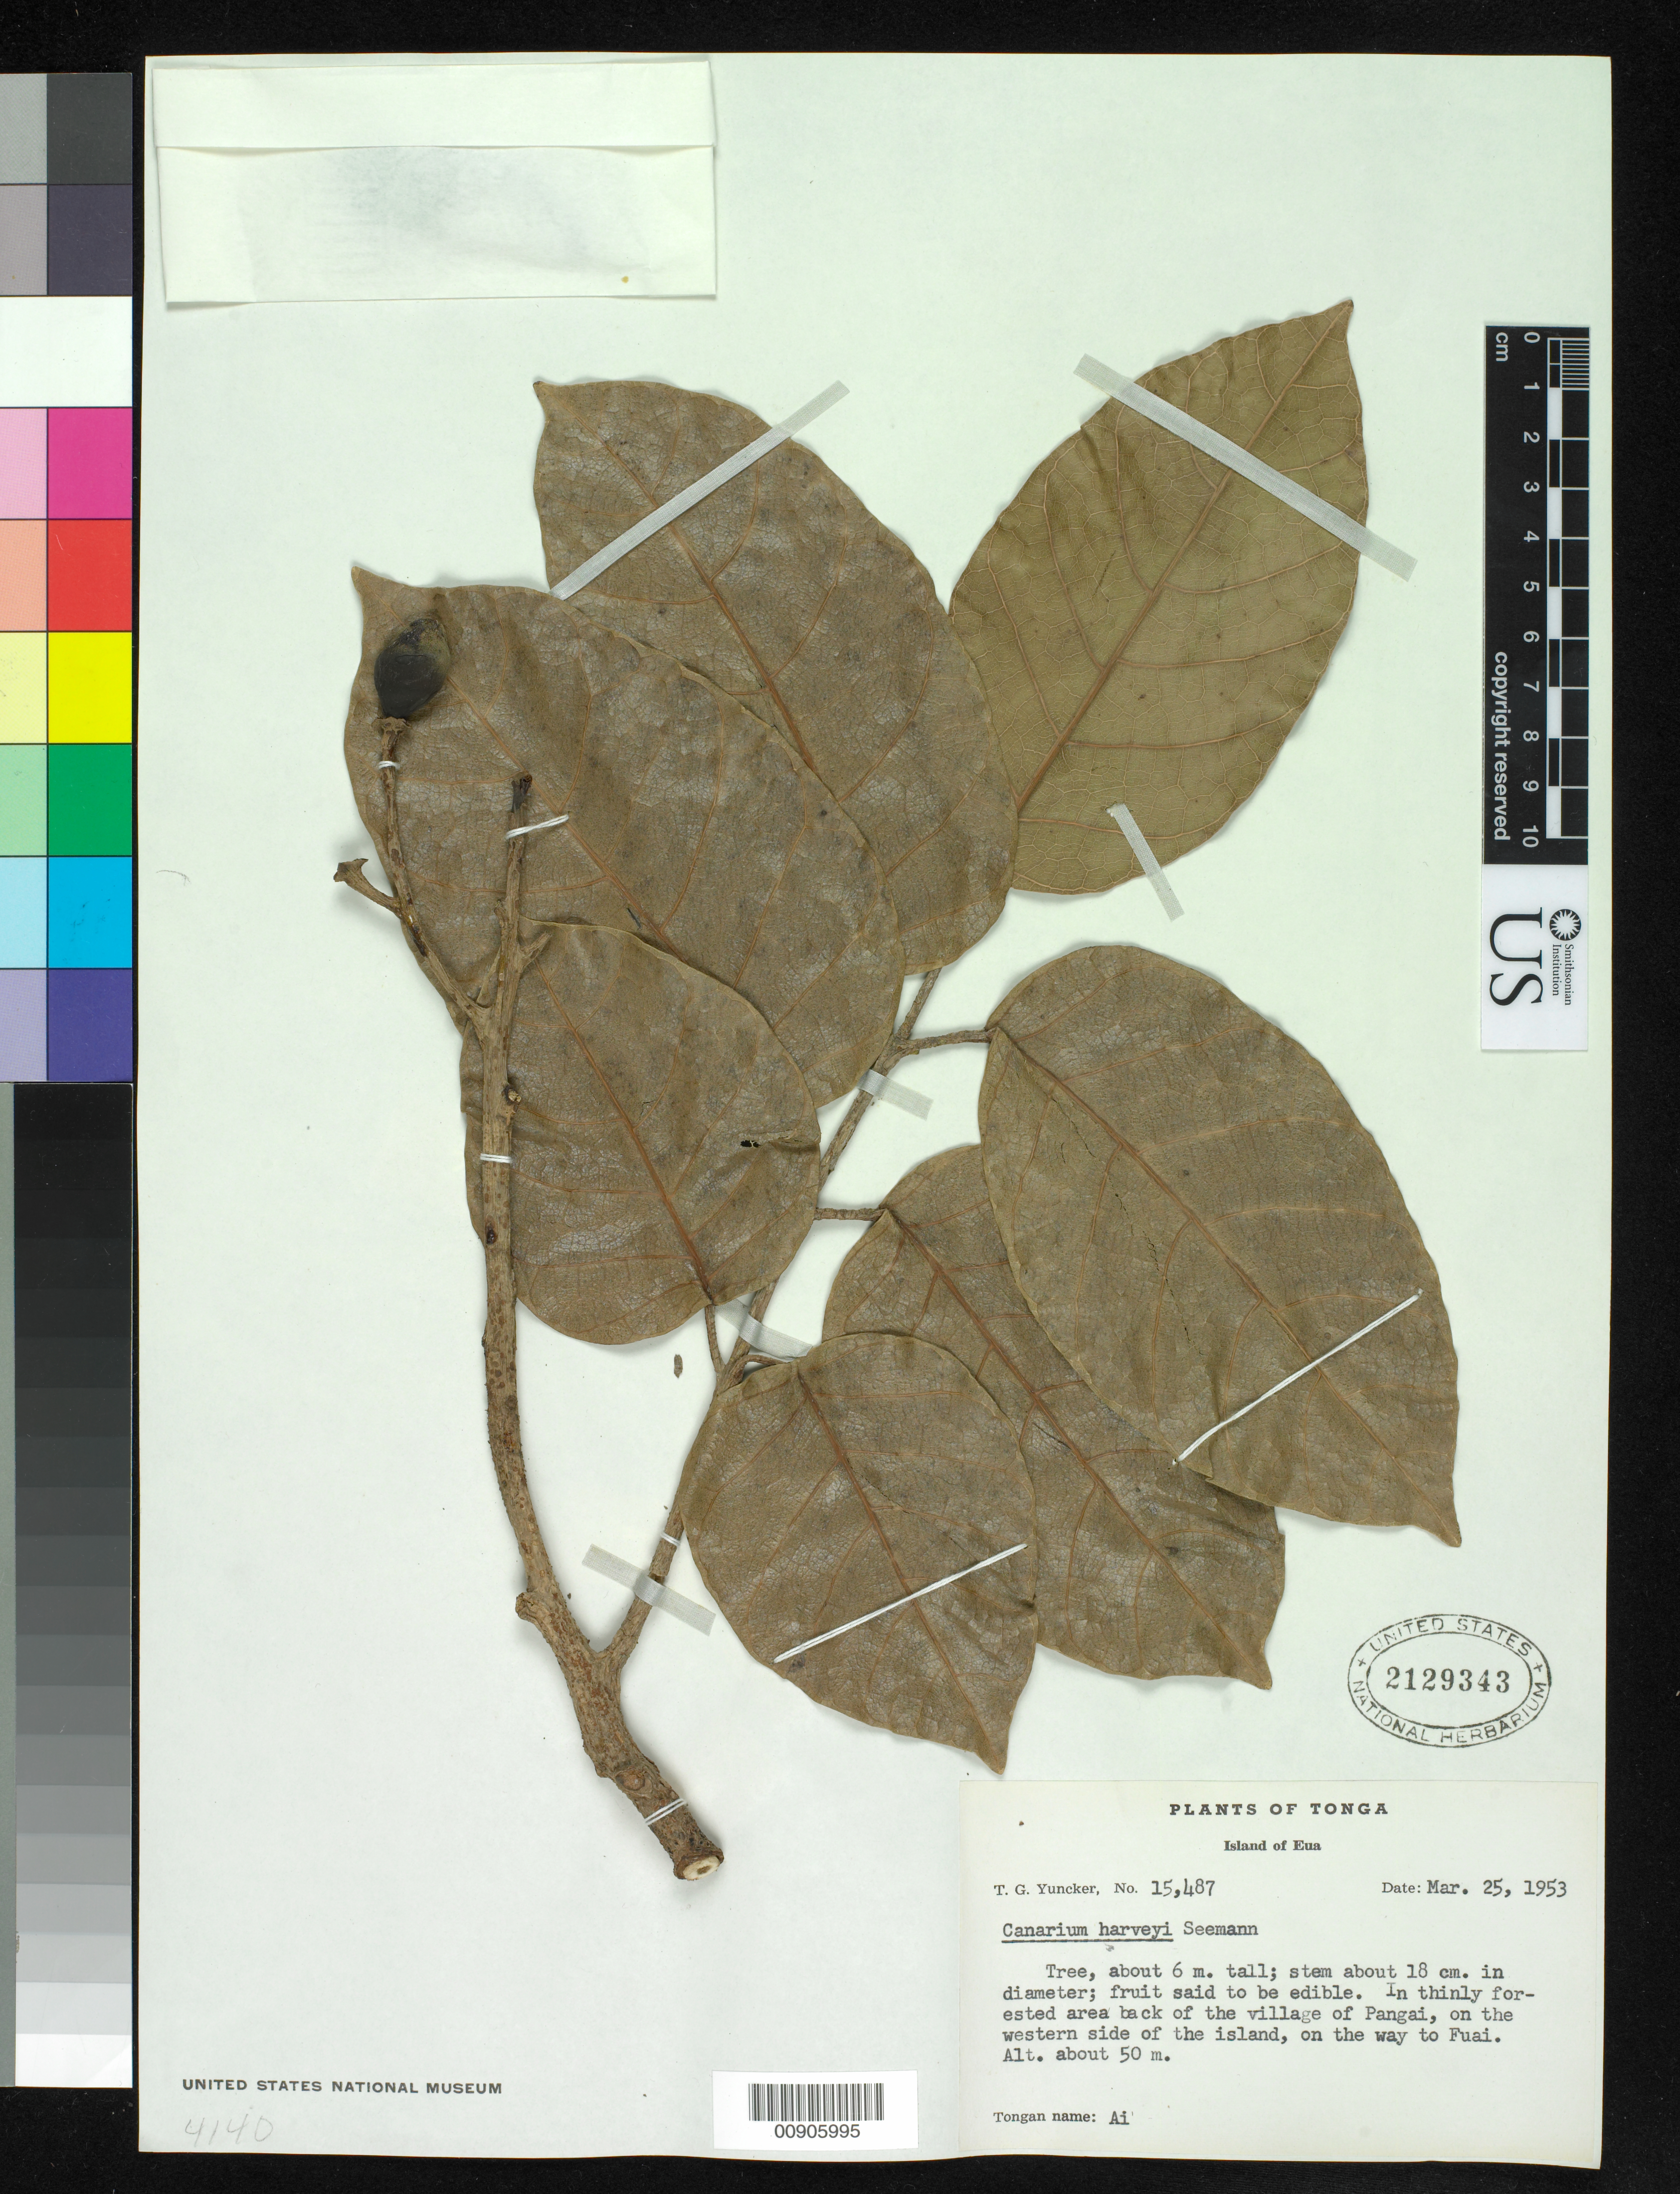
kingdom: Plantae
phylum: Tracheophyta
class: Magnoliopsida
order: Sapindales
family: Burseraceae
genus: Canarium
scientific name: Canarium harveyi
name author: Seem.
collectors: T. G. Yuncker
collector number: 15487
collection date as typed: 25 Mar 1953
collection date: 1953-03-25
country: Tonga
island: Eua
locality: In thinly forested area back of the village of Pangai, on the western side of the island, on the way to Fuai.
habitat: Thinly forested area.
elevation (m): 50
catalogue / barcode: US 2129343